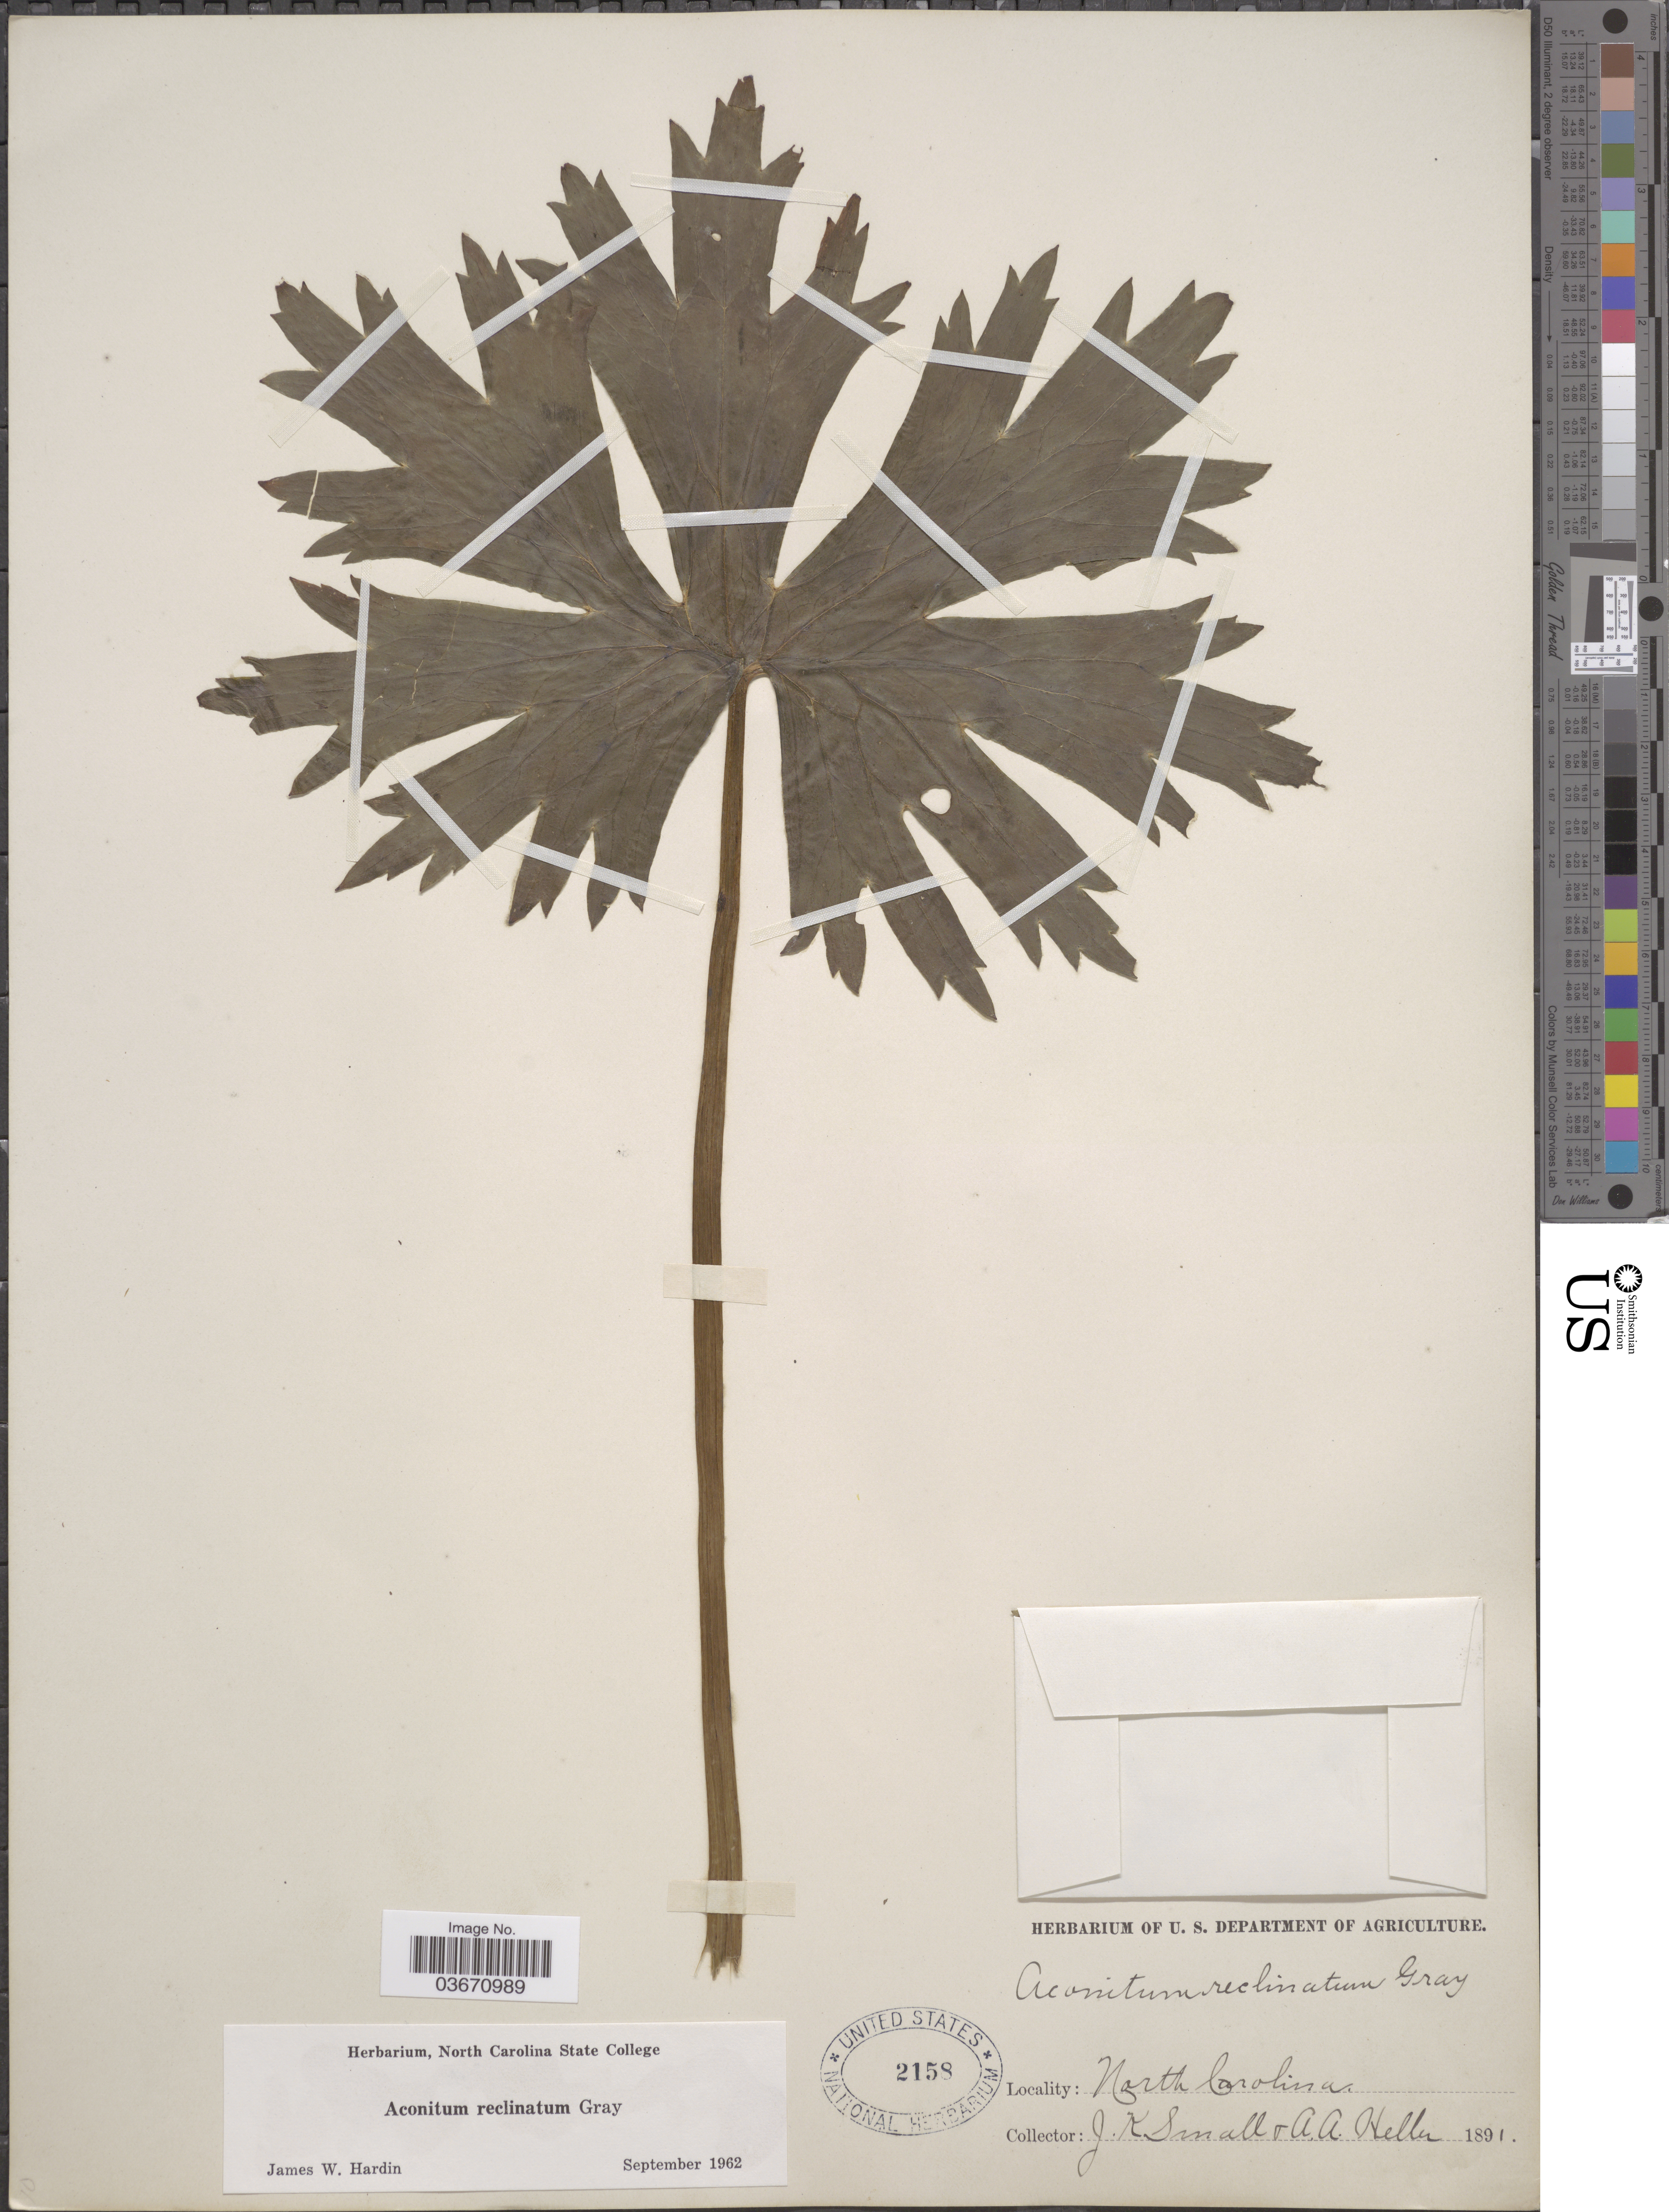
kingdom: Plantae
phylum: Tracheophyta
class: Magnoliopsida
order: Ranunculales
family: Ranunculaceae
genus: Aconitum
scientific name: Aconitum reclinatum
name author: A. Gray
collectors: J. K. Small & A. A. Heller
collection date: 1891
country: United States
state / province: North Carolina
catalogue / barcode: US 2158